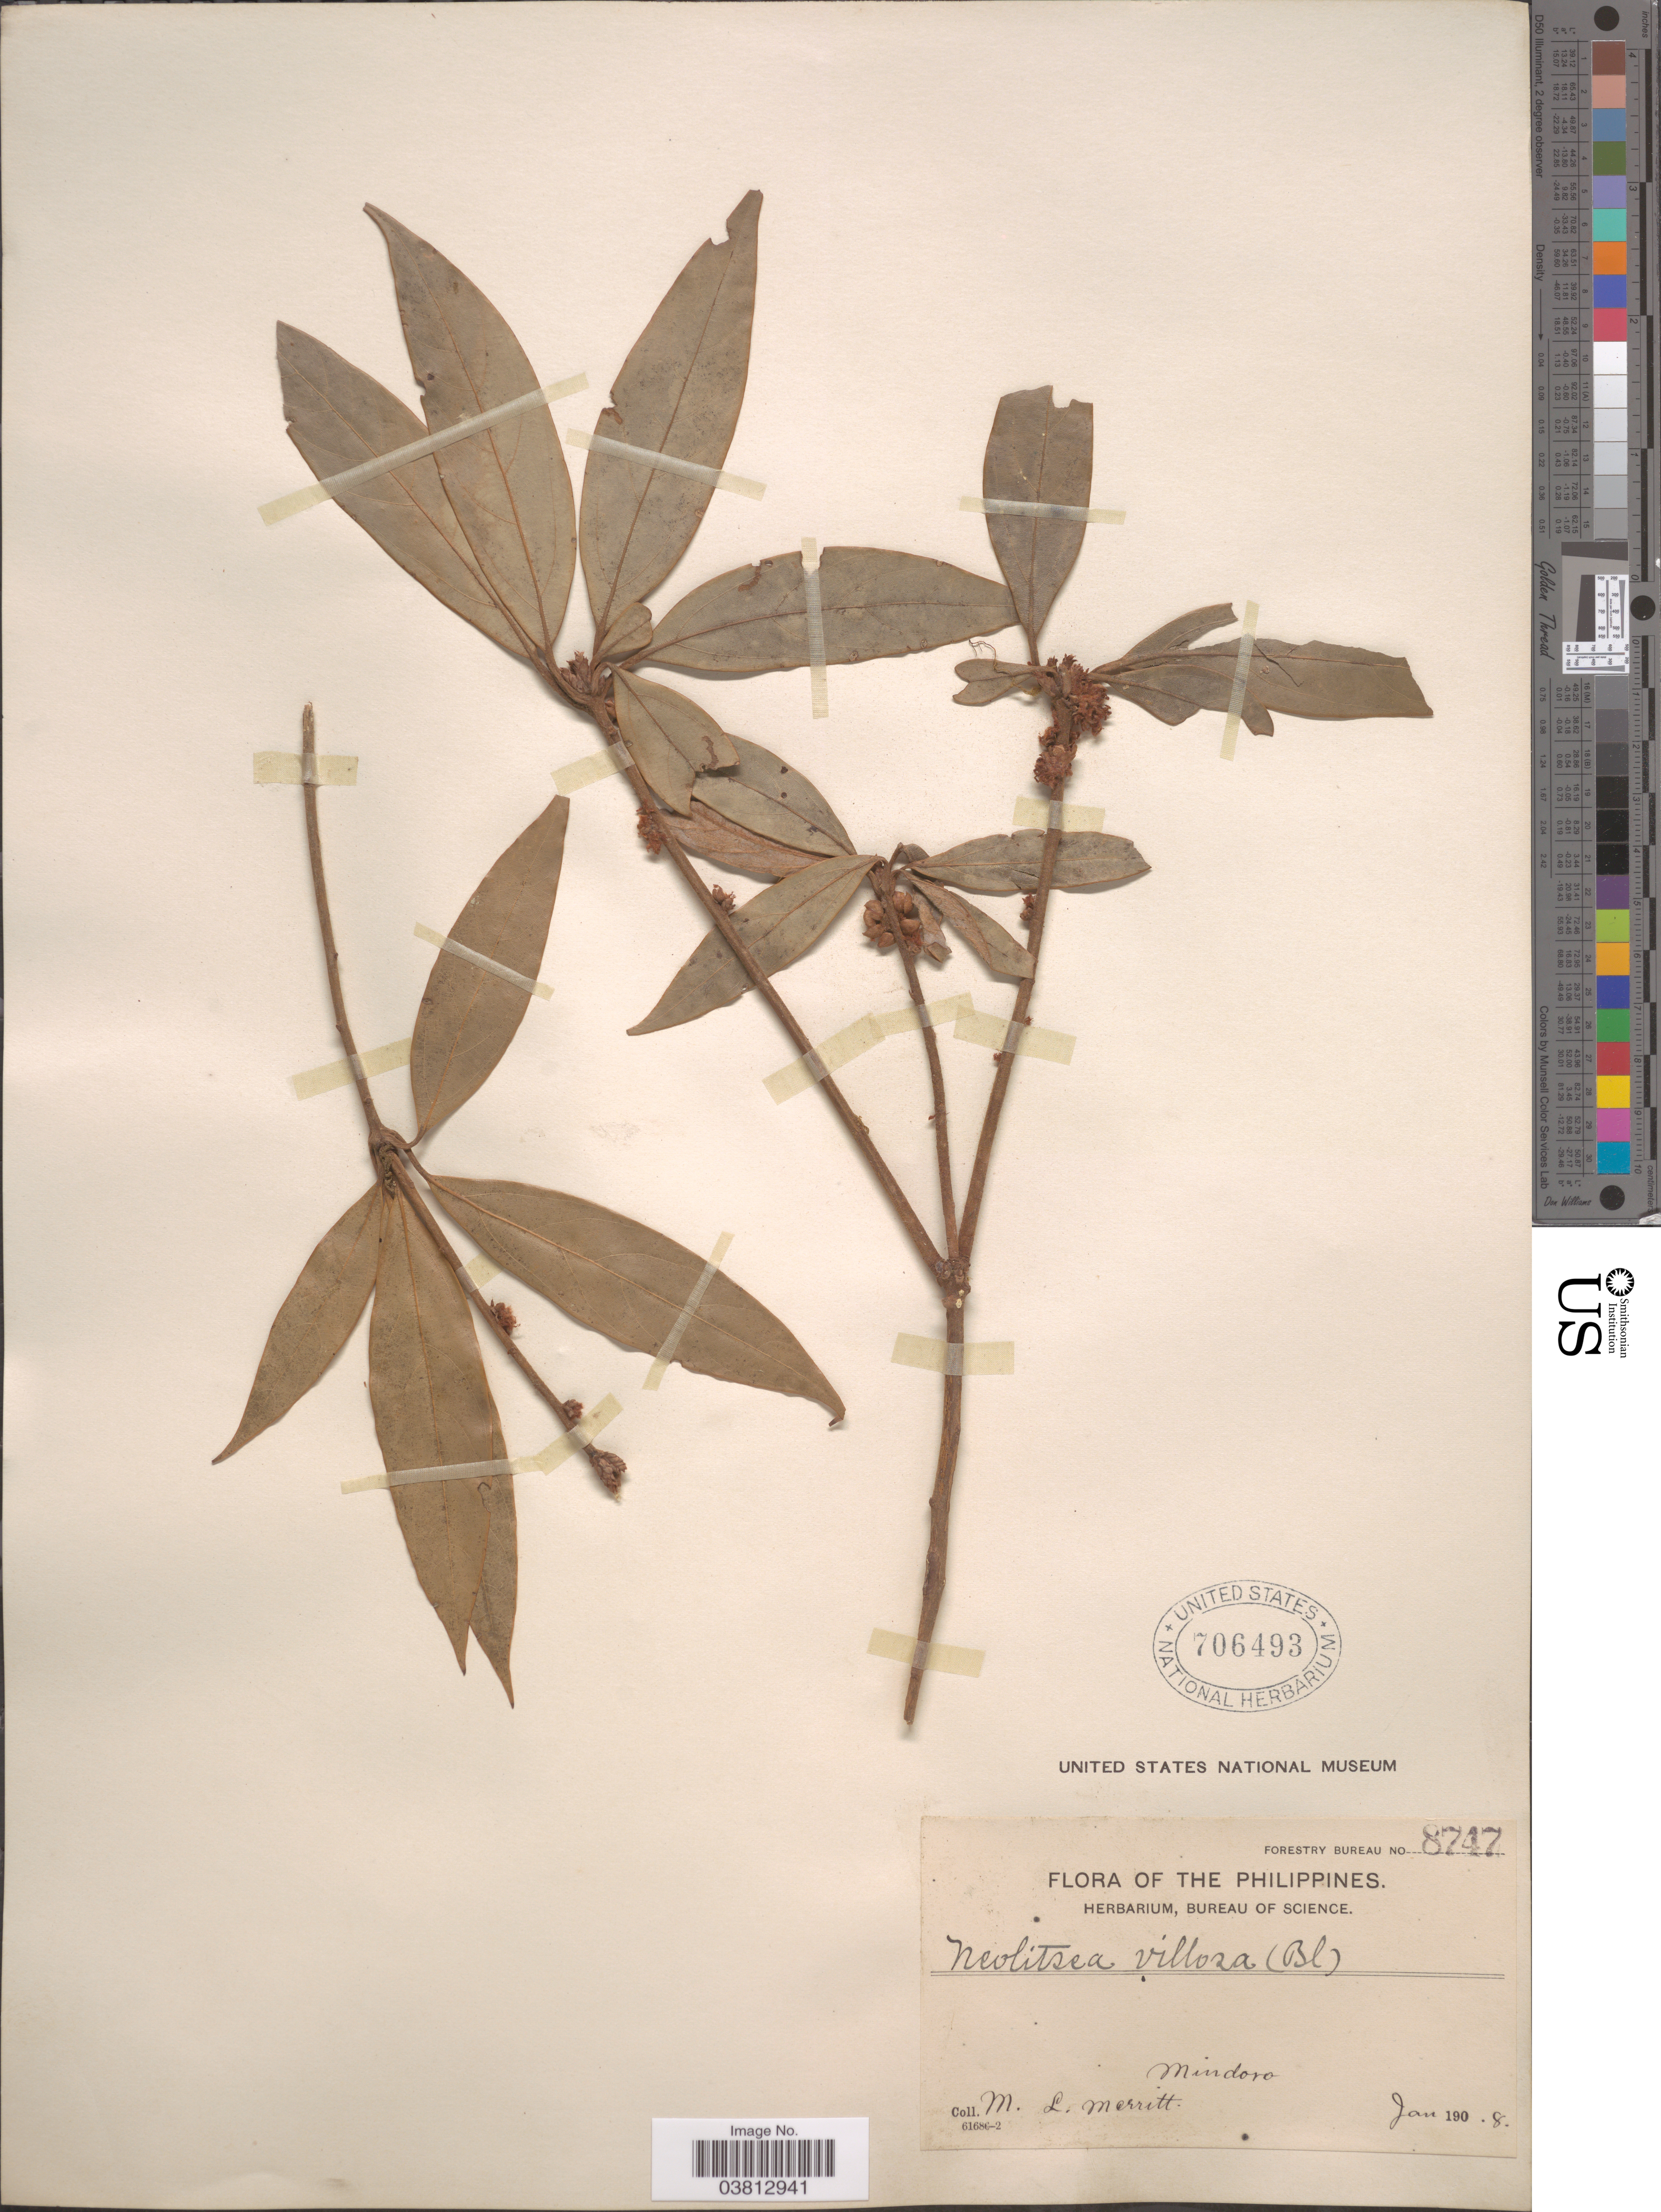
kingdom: Plantae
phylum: Tracheophyta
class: Magnoliopsida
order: Laurales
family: Lauraceae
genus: Neolitsea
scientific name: Neolitsea villosa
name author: (Blume) Merr.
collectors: M. L. Merritt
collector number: Forestry Bureau 8747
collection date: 1908-01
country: Philippines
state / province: Mimaropa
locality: Mindoro.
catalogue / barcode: US 706493